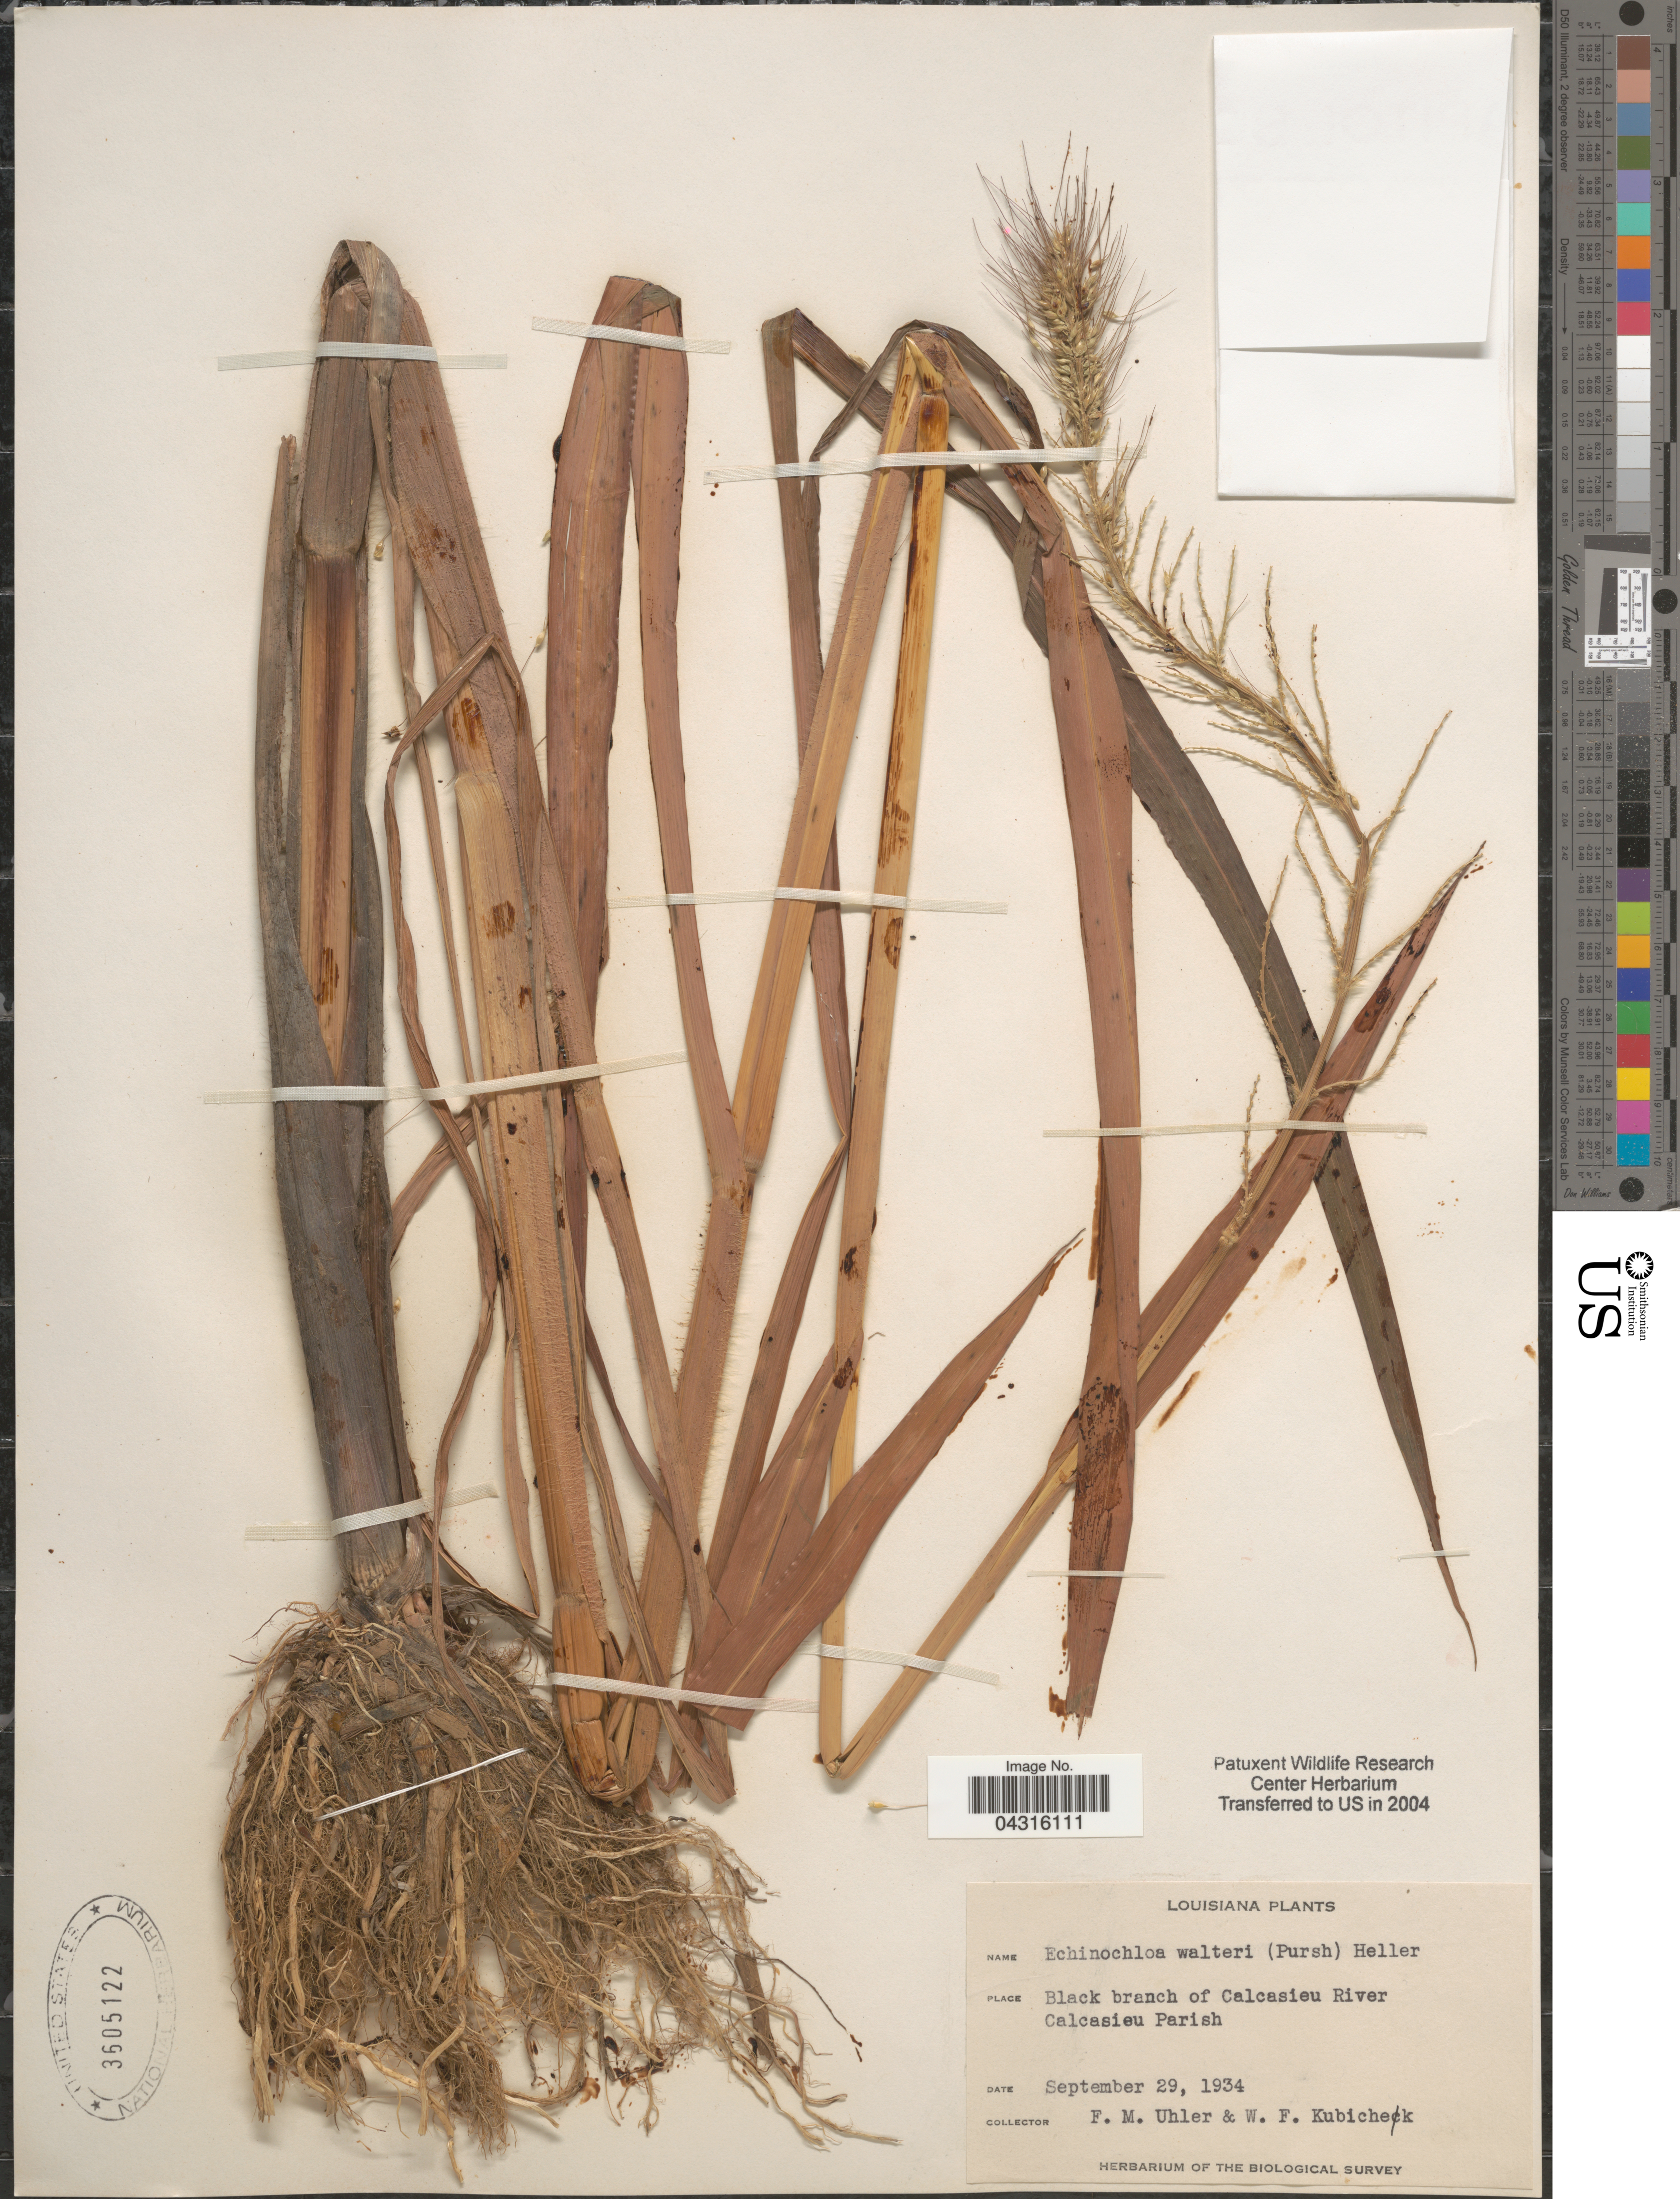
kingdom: Plantae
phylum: Tracheophyta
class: Liliopsida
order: Poales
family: Poaceae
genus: Echinochloa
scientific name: Echinochloa walteri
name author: (Pursh) A. Heller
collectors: F. M. Uhler & W. Kubichek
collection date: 1934-09-29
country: United States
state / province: Louisiana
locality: Black branch of Calcasieu River. Calcasieu Parish. The Biological Survey.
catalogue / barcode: US 3605122